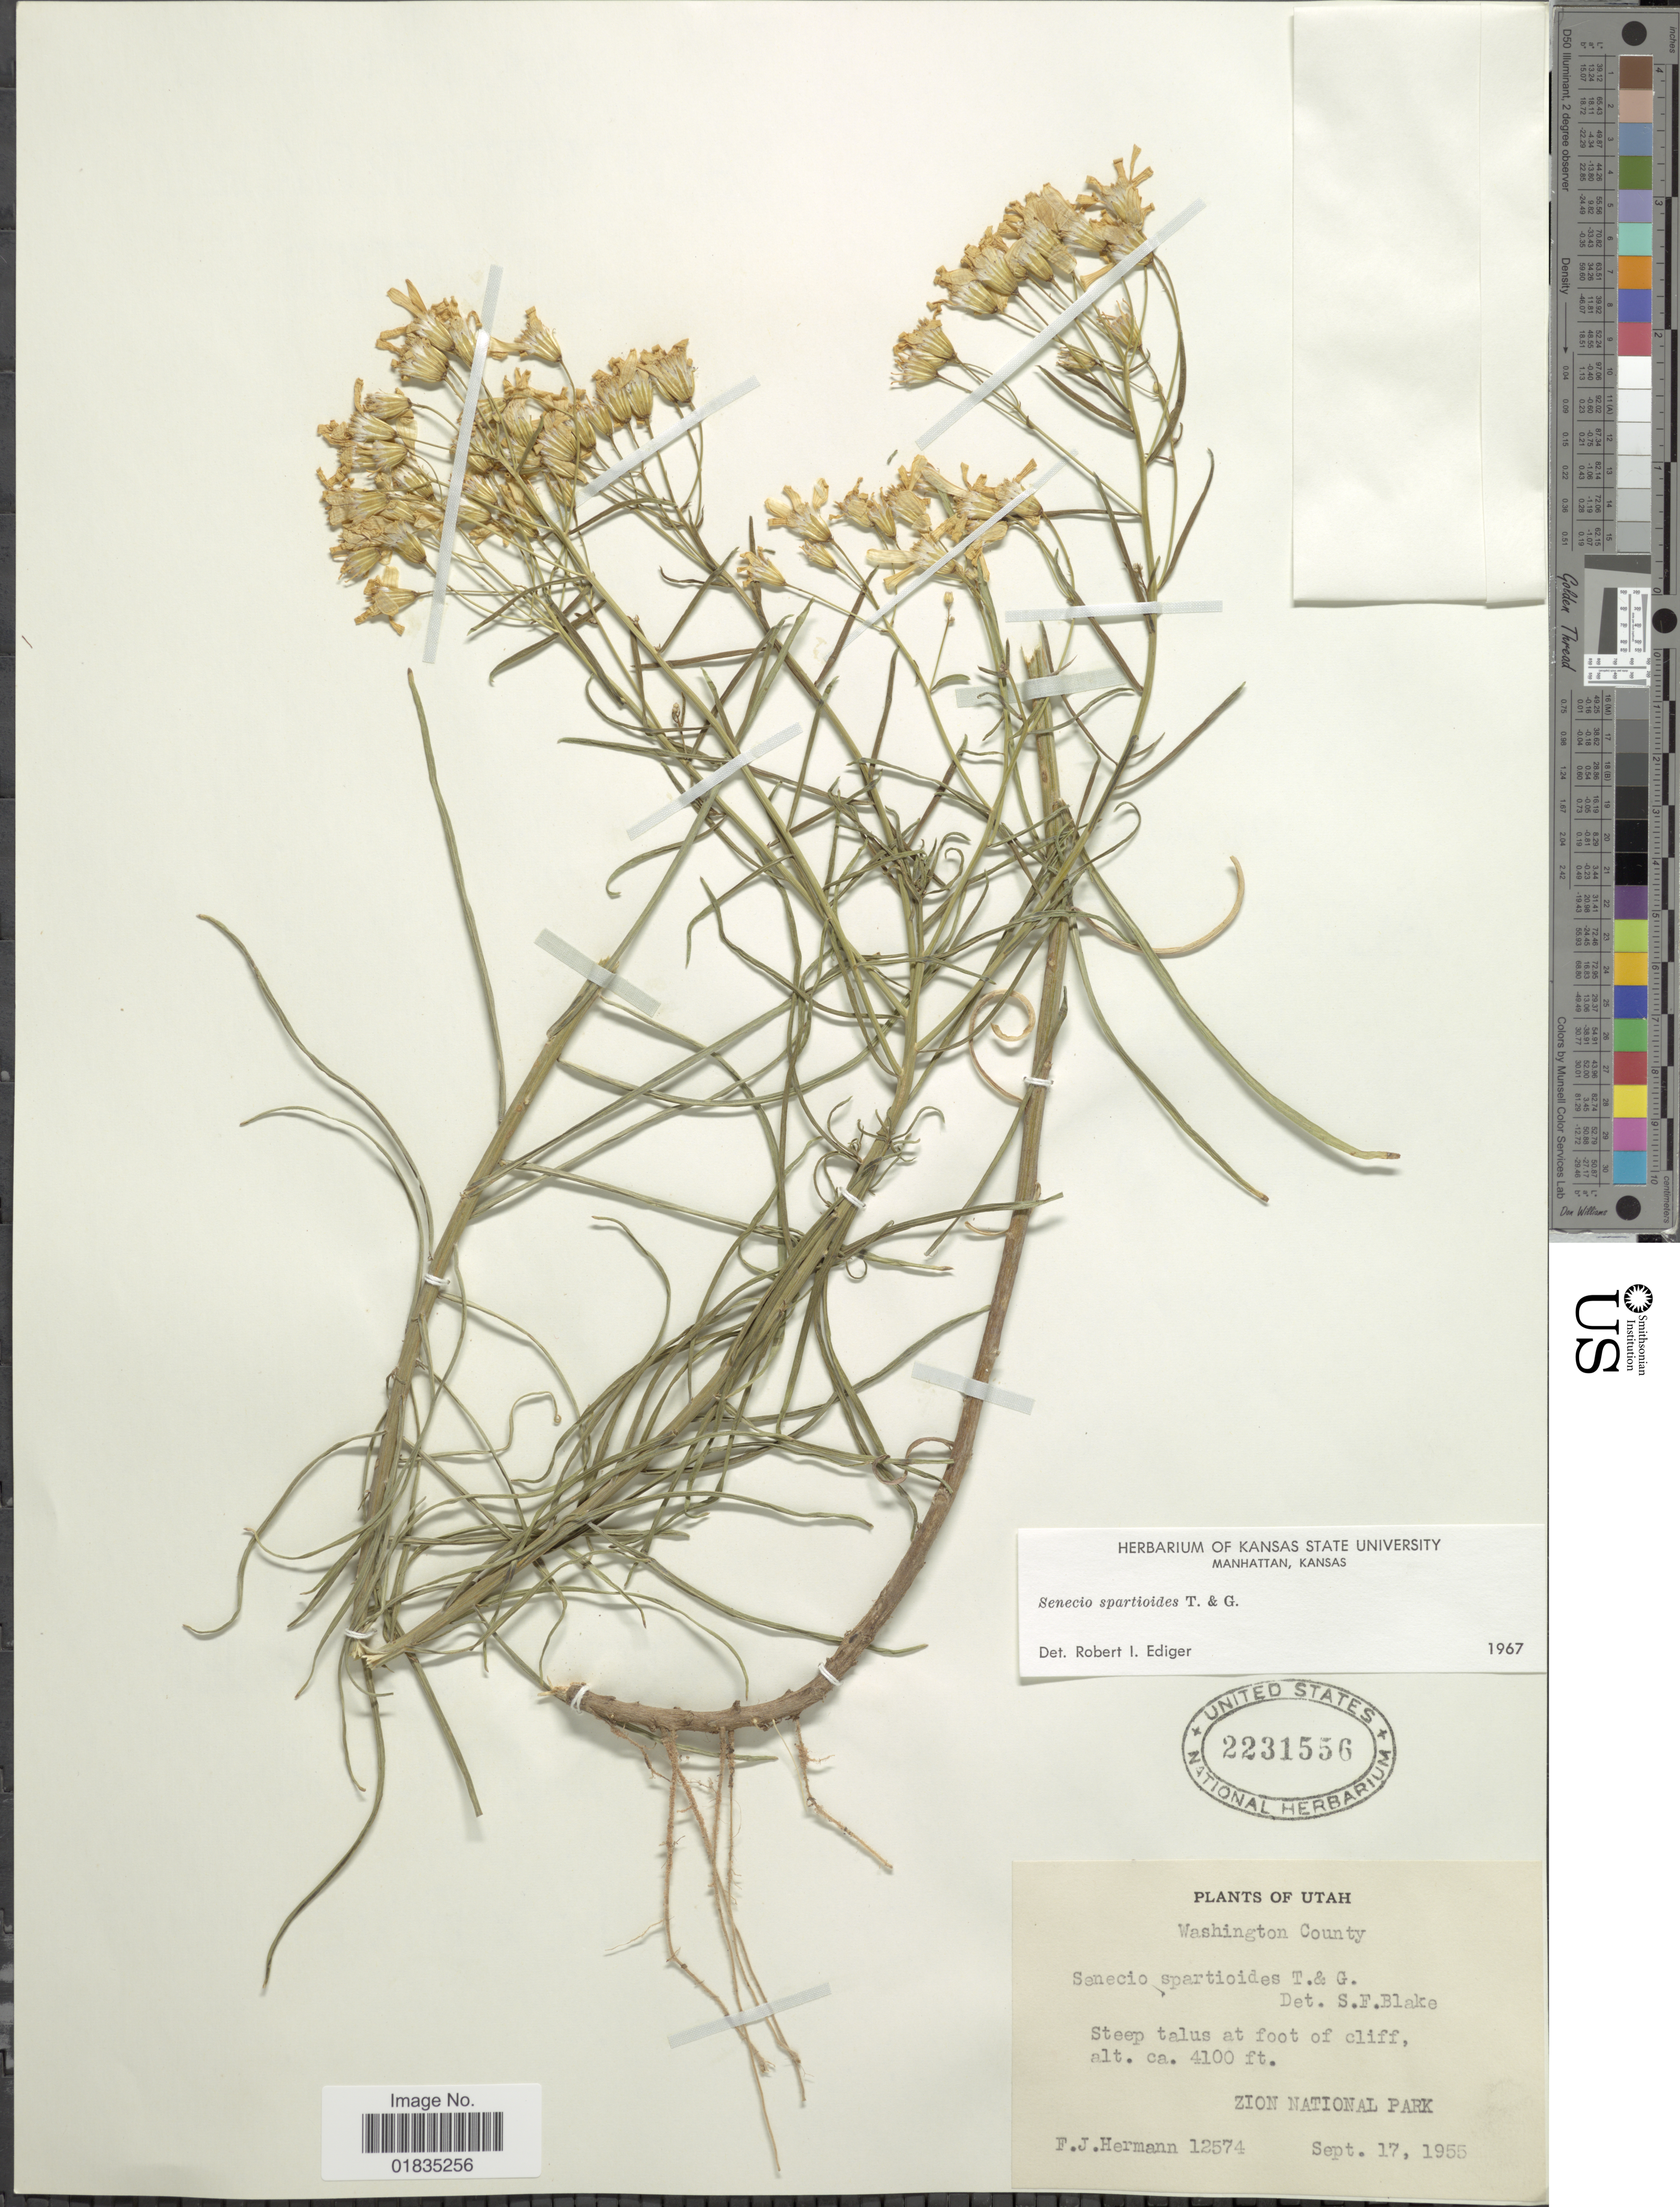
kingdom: Plantae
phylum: Tracheophyta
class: Magnoliopsida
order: Asterales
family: Asteraceae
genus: Senecio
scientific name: Senecio spartioides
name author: Torr. & A. Gray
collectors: F. J. Hermann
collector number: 12574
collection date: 1955-09-17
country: United States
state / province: Utah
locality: Steep talus at foot of cliff, Zion National Park, Washington County.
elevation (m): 1250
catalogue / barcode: US 2231556